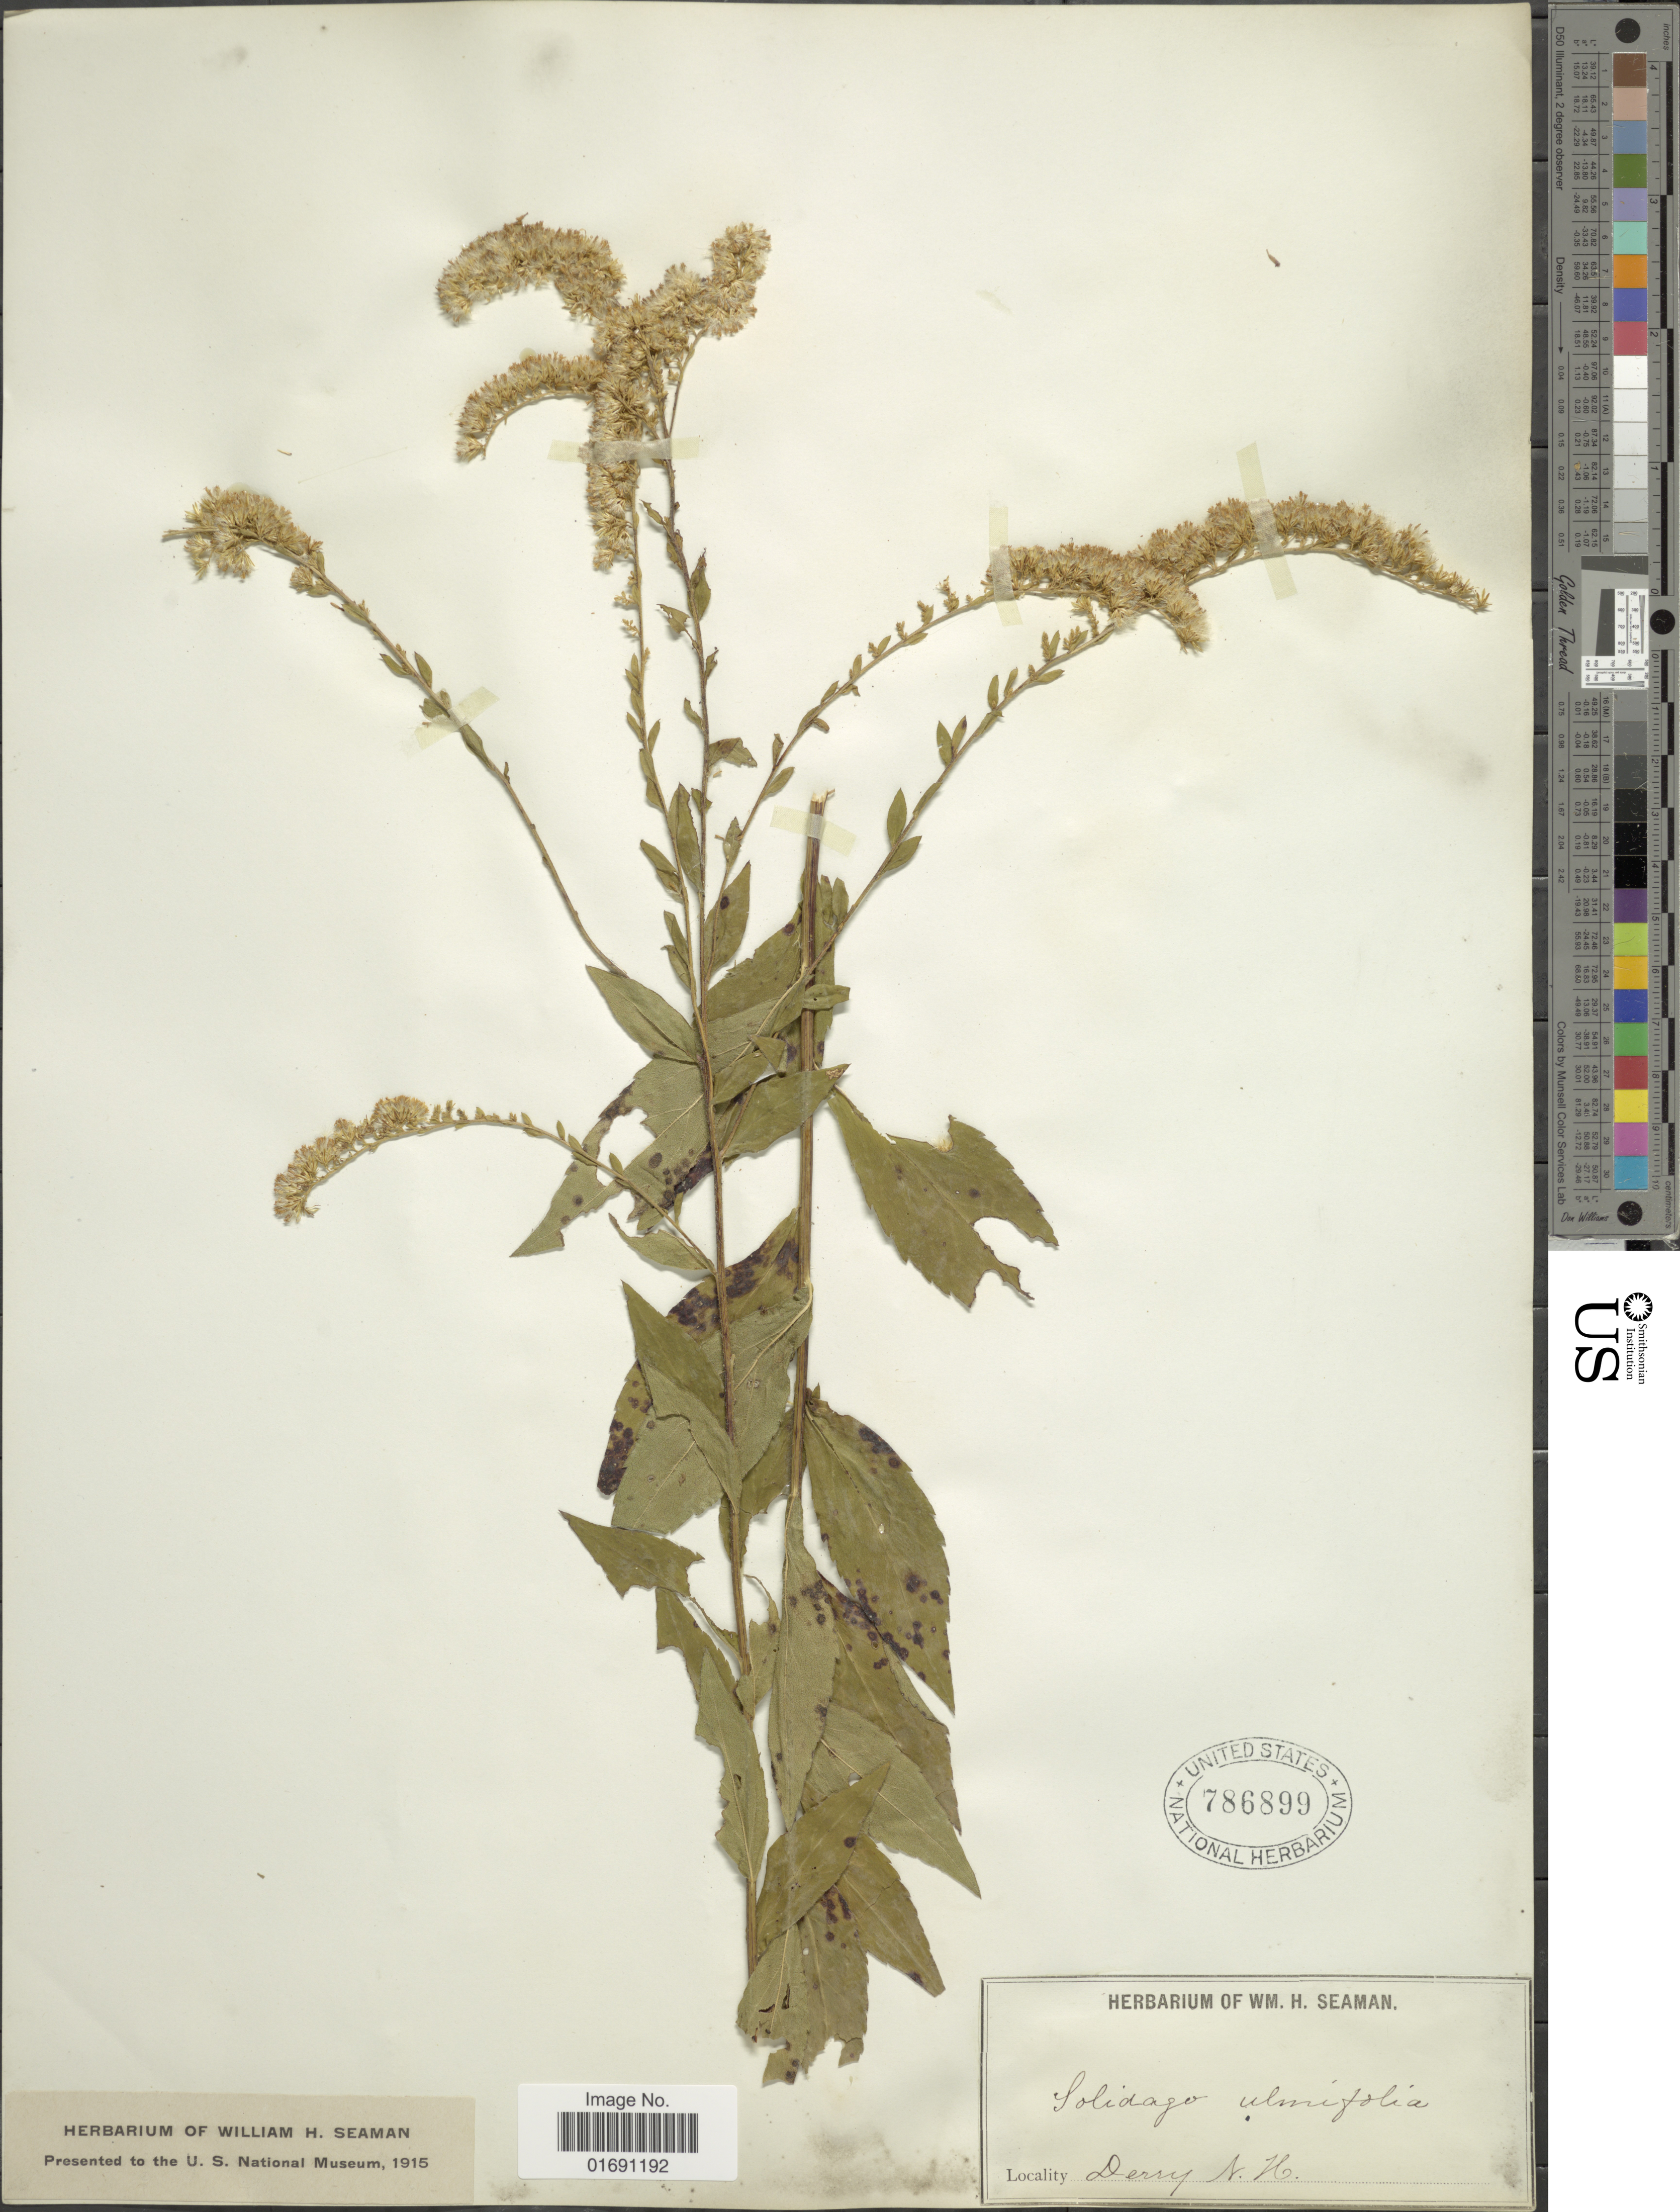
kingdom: Plantae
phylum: Tracheophyta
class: Magnoliopsida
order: Asterales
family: Asteraceae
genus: Solidago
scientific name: Solidago ulmifolia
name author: Muhl. ex Willd.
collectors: ex herb. Seaman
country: United States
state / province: New Hampshire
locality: Derry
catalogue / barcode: US 786899